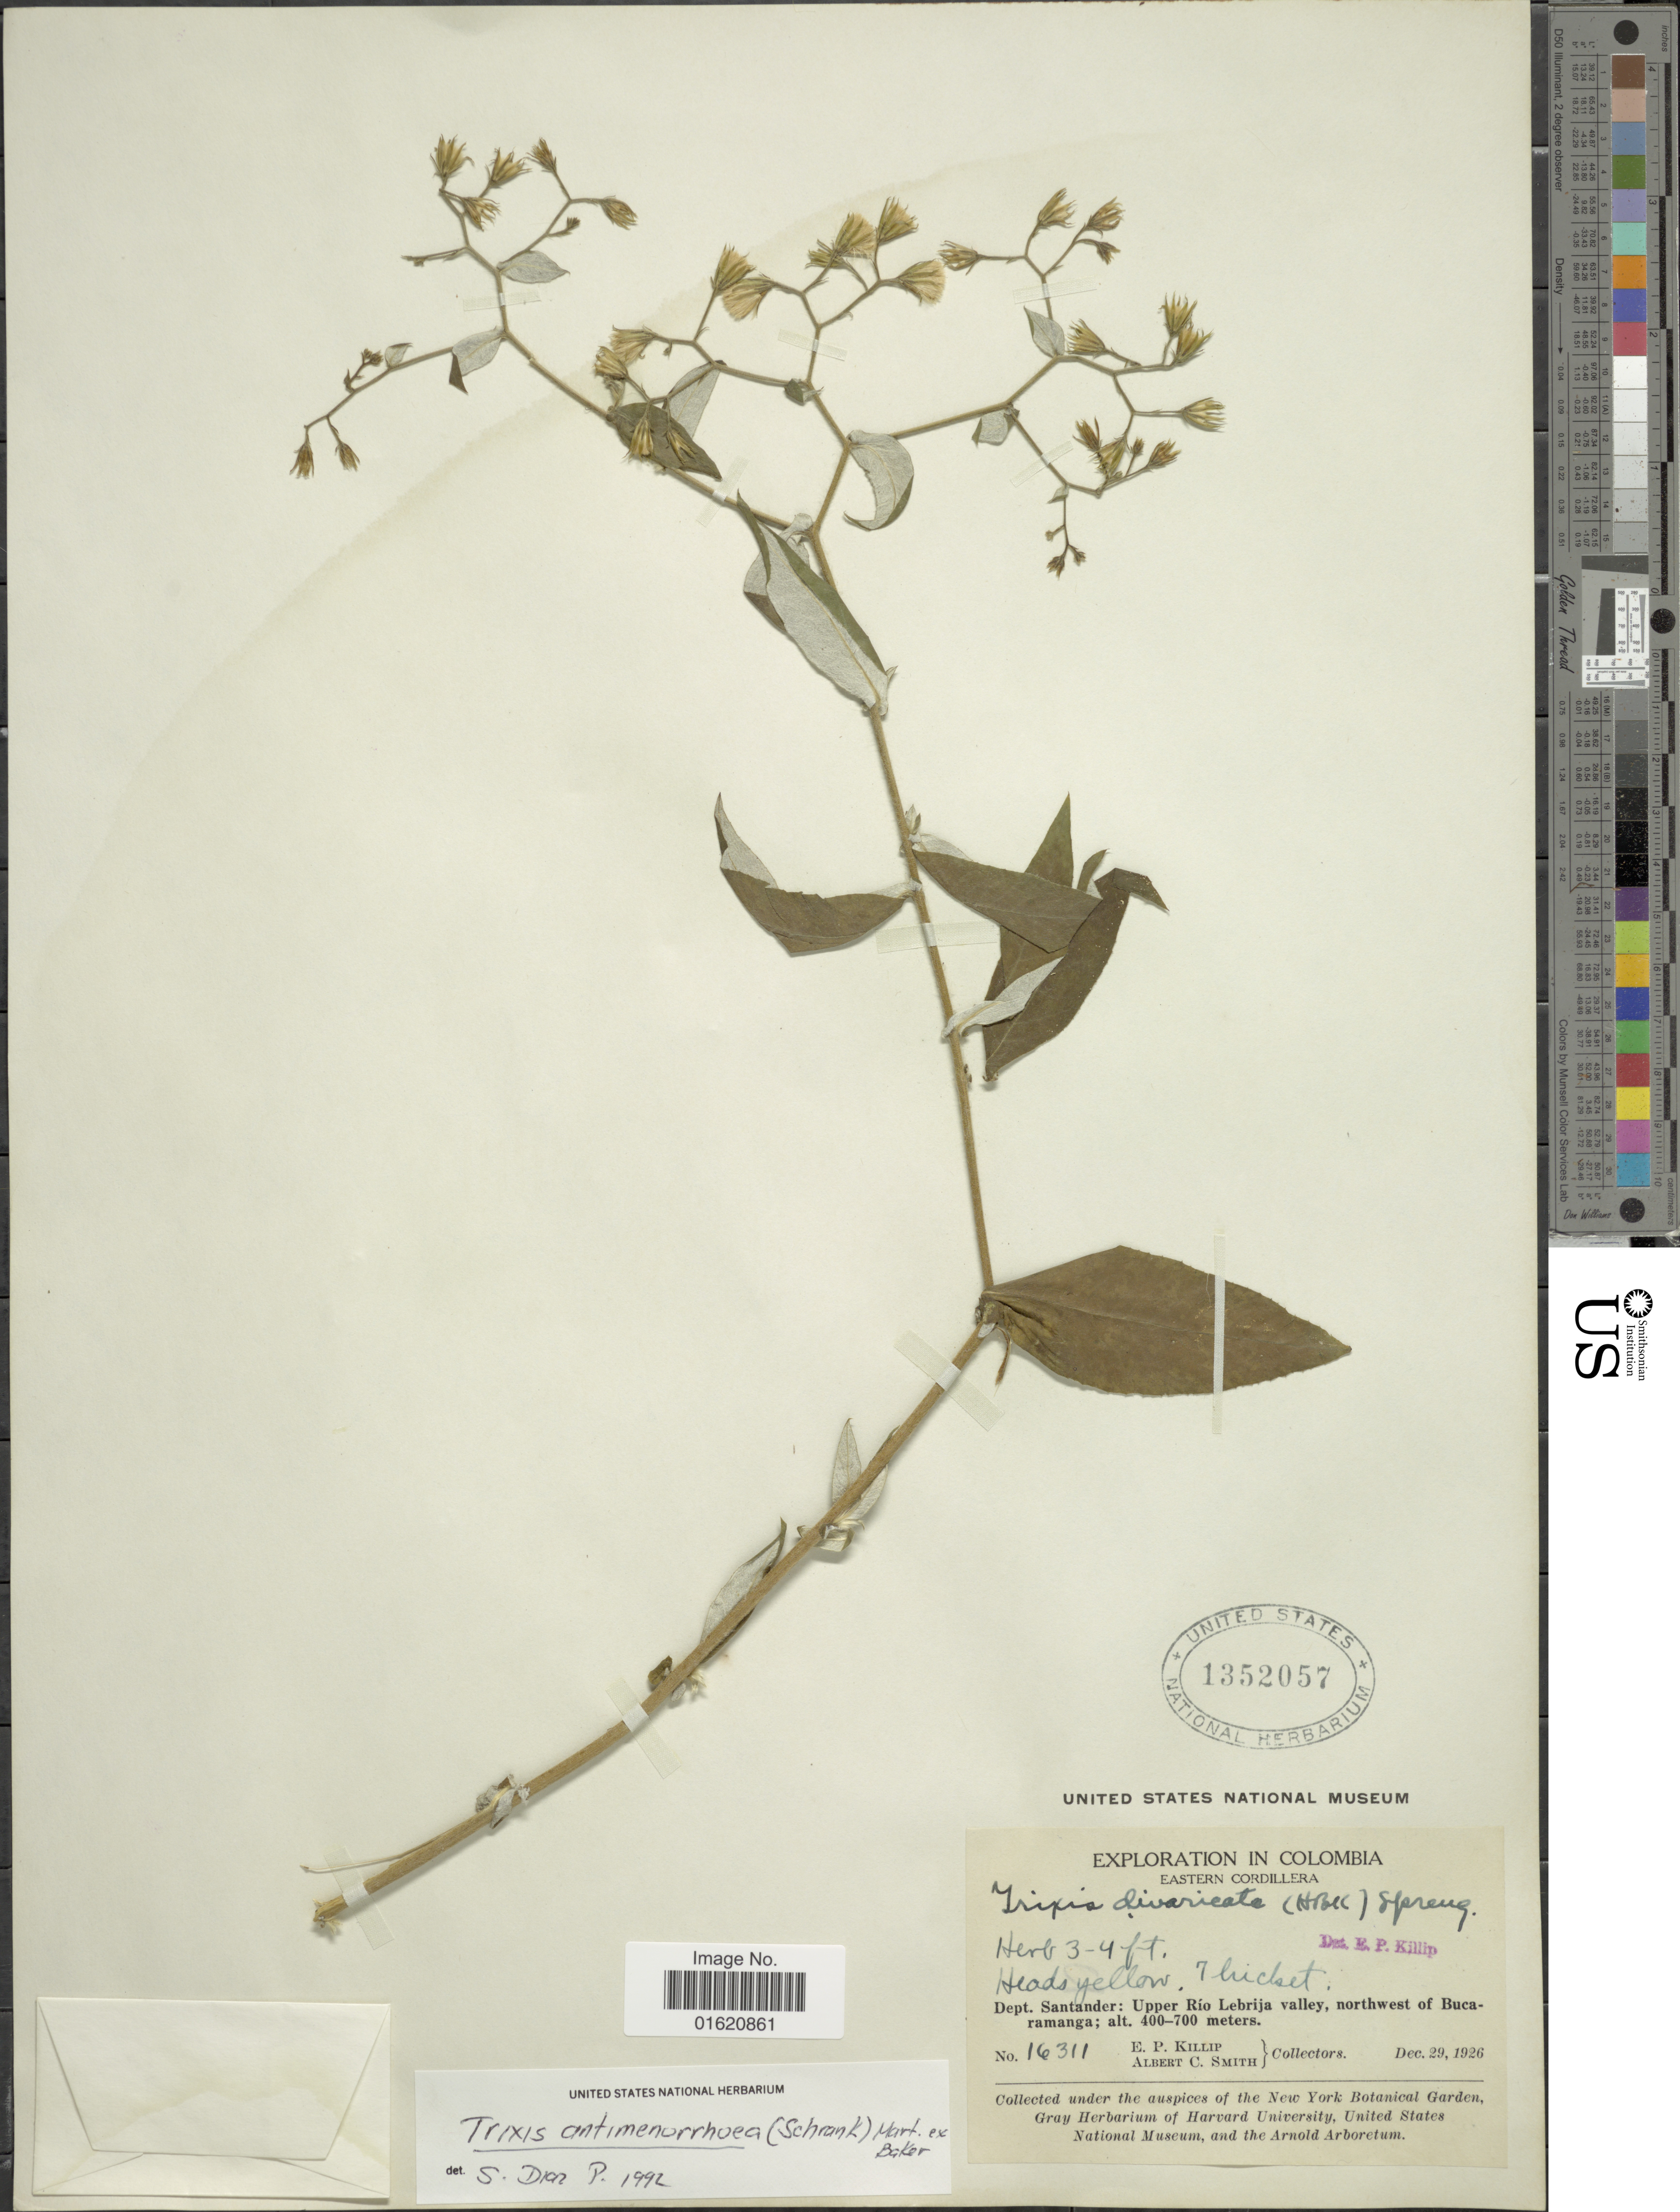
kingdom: Plantae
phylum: Tracheophyta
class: Magnoliopsida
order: Asterales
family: Asteraceae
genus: Trixis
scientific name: Trixis antimenorrhoea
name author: (Schrank) Mart. ex Kuntze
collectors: E. P. Killip & A. C. Smith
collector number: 16311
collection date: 1926-12-29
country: Colombia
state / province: Santander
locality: Eastern Cordillera, upper Río Lebrija valley, northwest of Bucaramanga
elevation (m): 400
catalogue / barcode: US 1352057